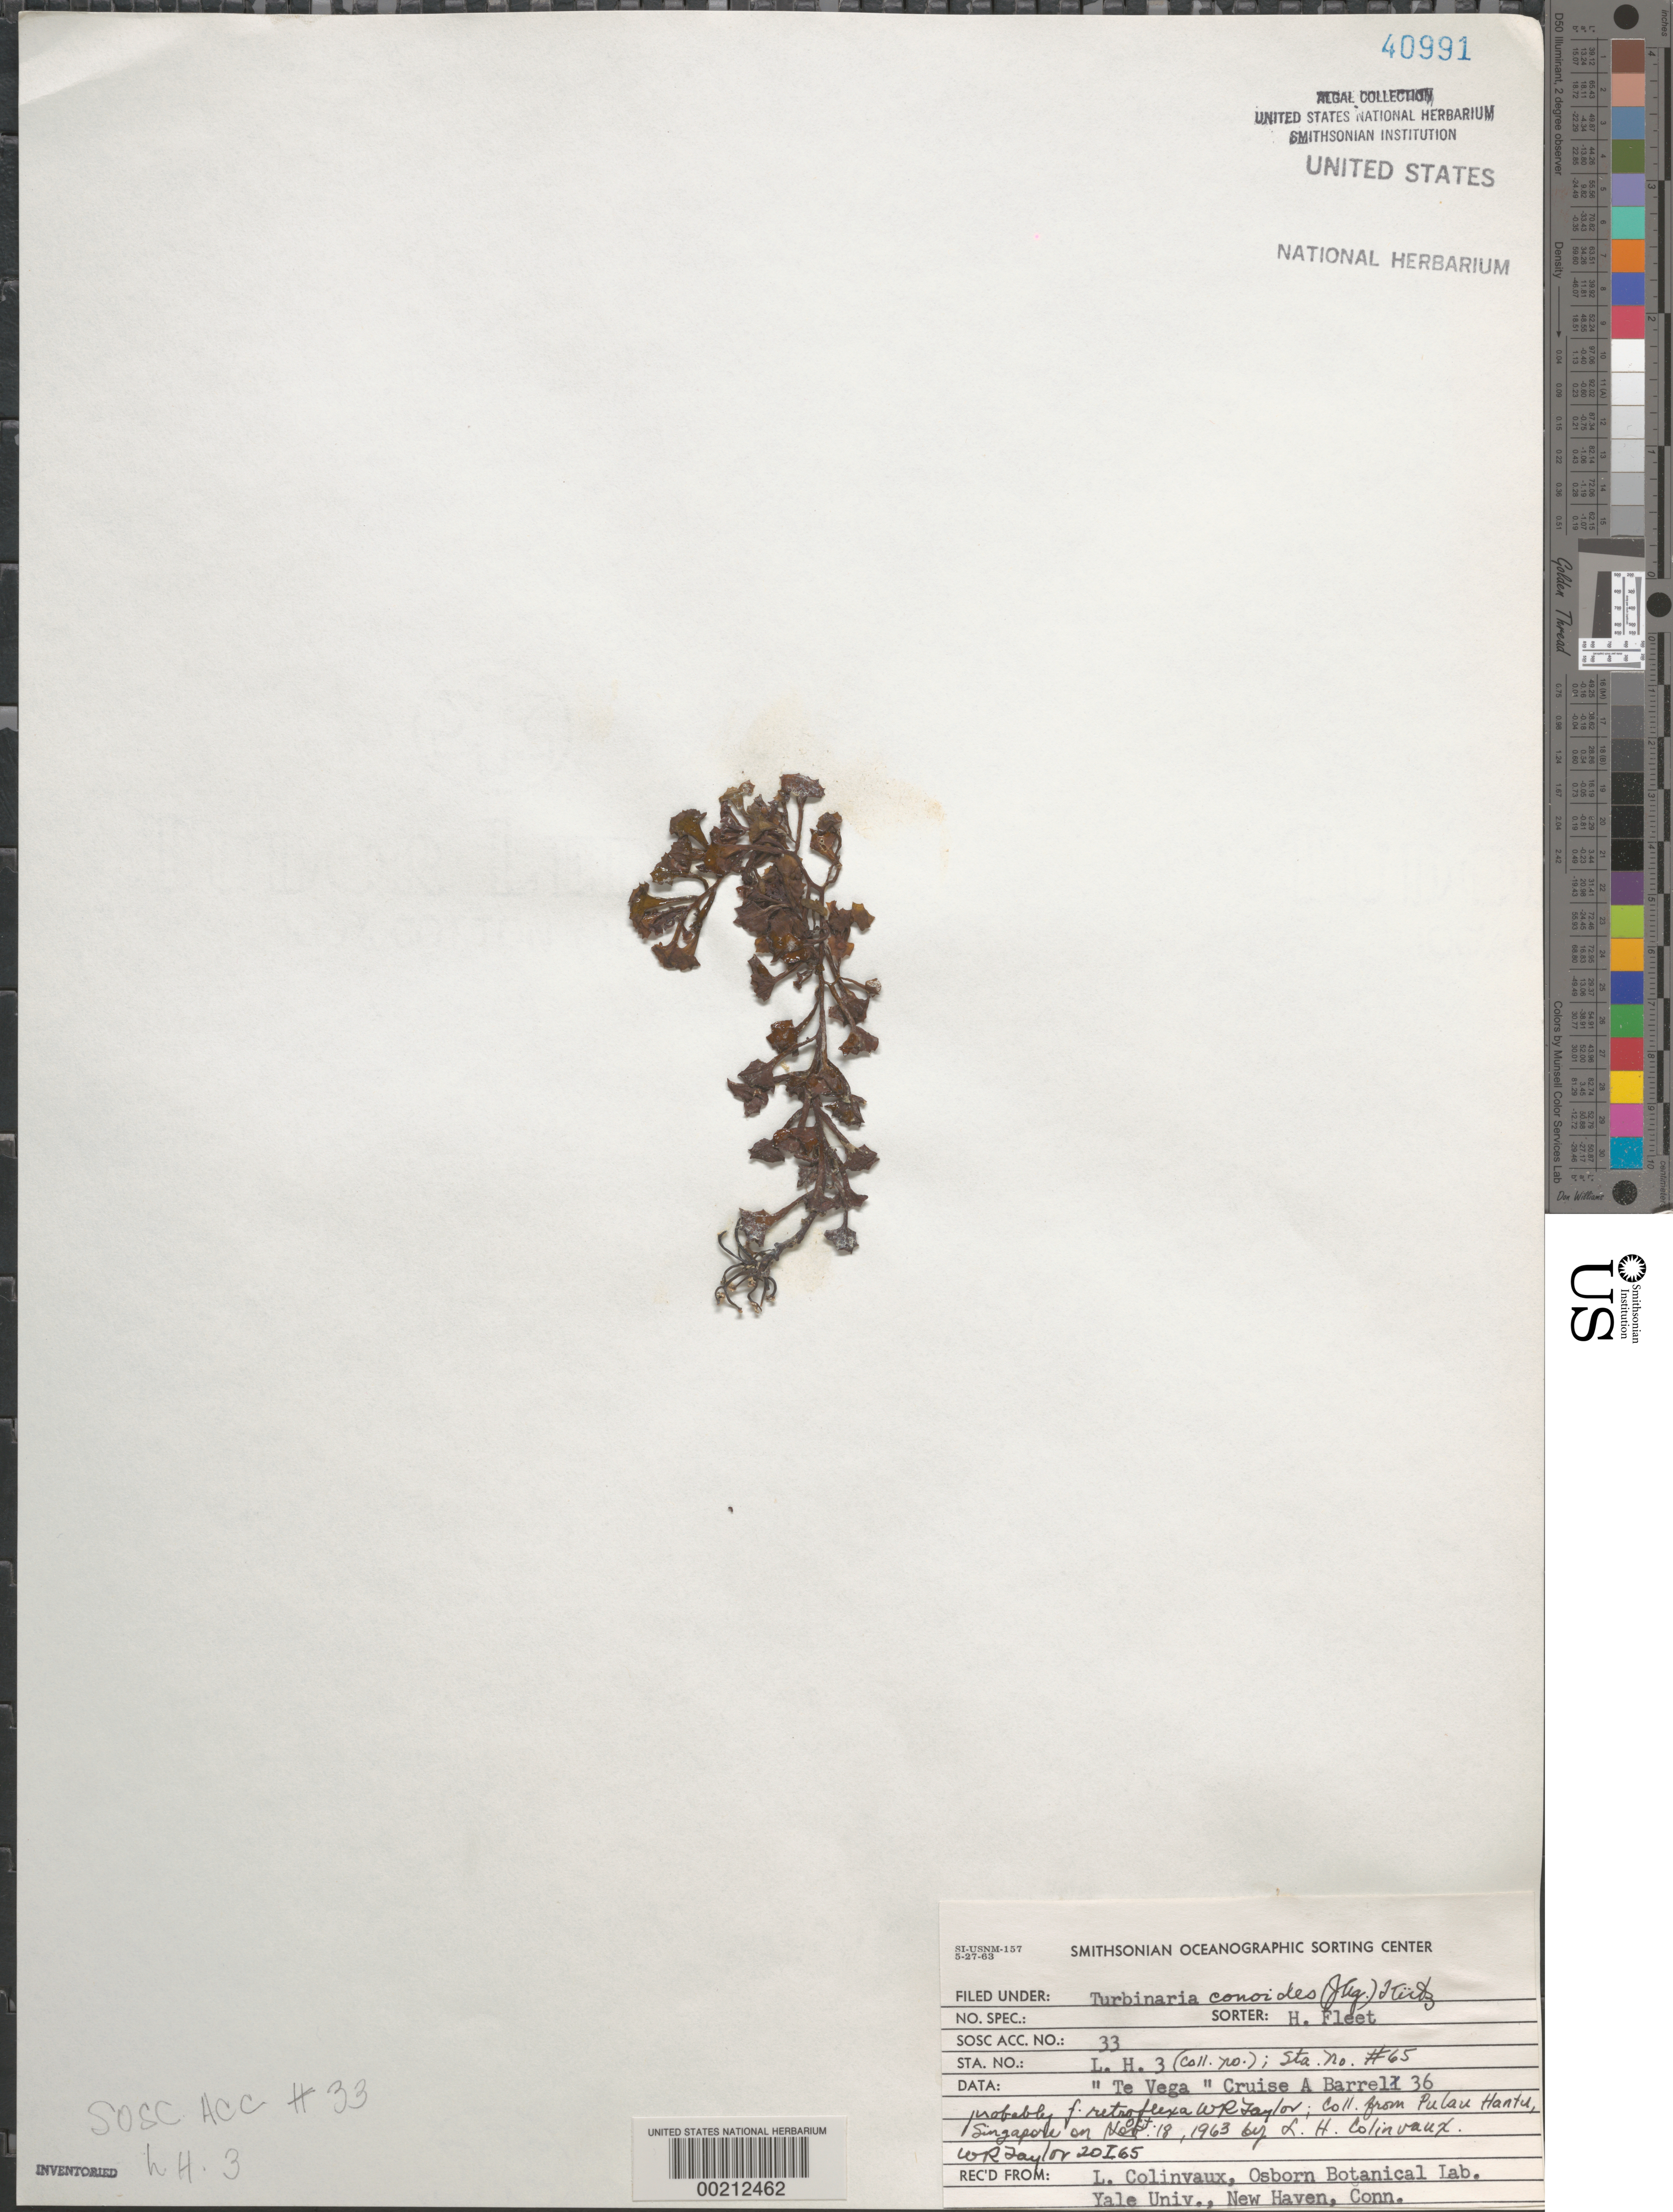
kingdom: Chromista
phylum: Ochrophyta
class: Phaeophyceae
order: Fucales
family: Sargassaceae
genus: Turbinaria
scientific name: Turbinaria conoides f. retroflexa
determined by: Taylor, William R.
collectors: L. Hillis-Colinvaux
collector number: Lh-3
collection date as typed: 18 Oct 1963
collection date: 1963-10-18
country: Singapore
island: Pulau Hantu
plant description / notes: Te Vega, Cruise A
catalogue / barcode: US 40991